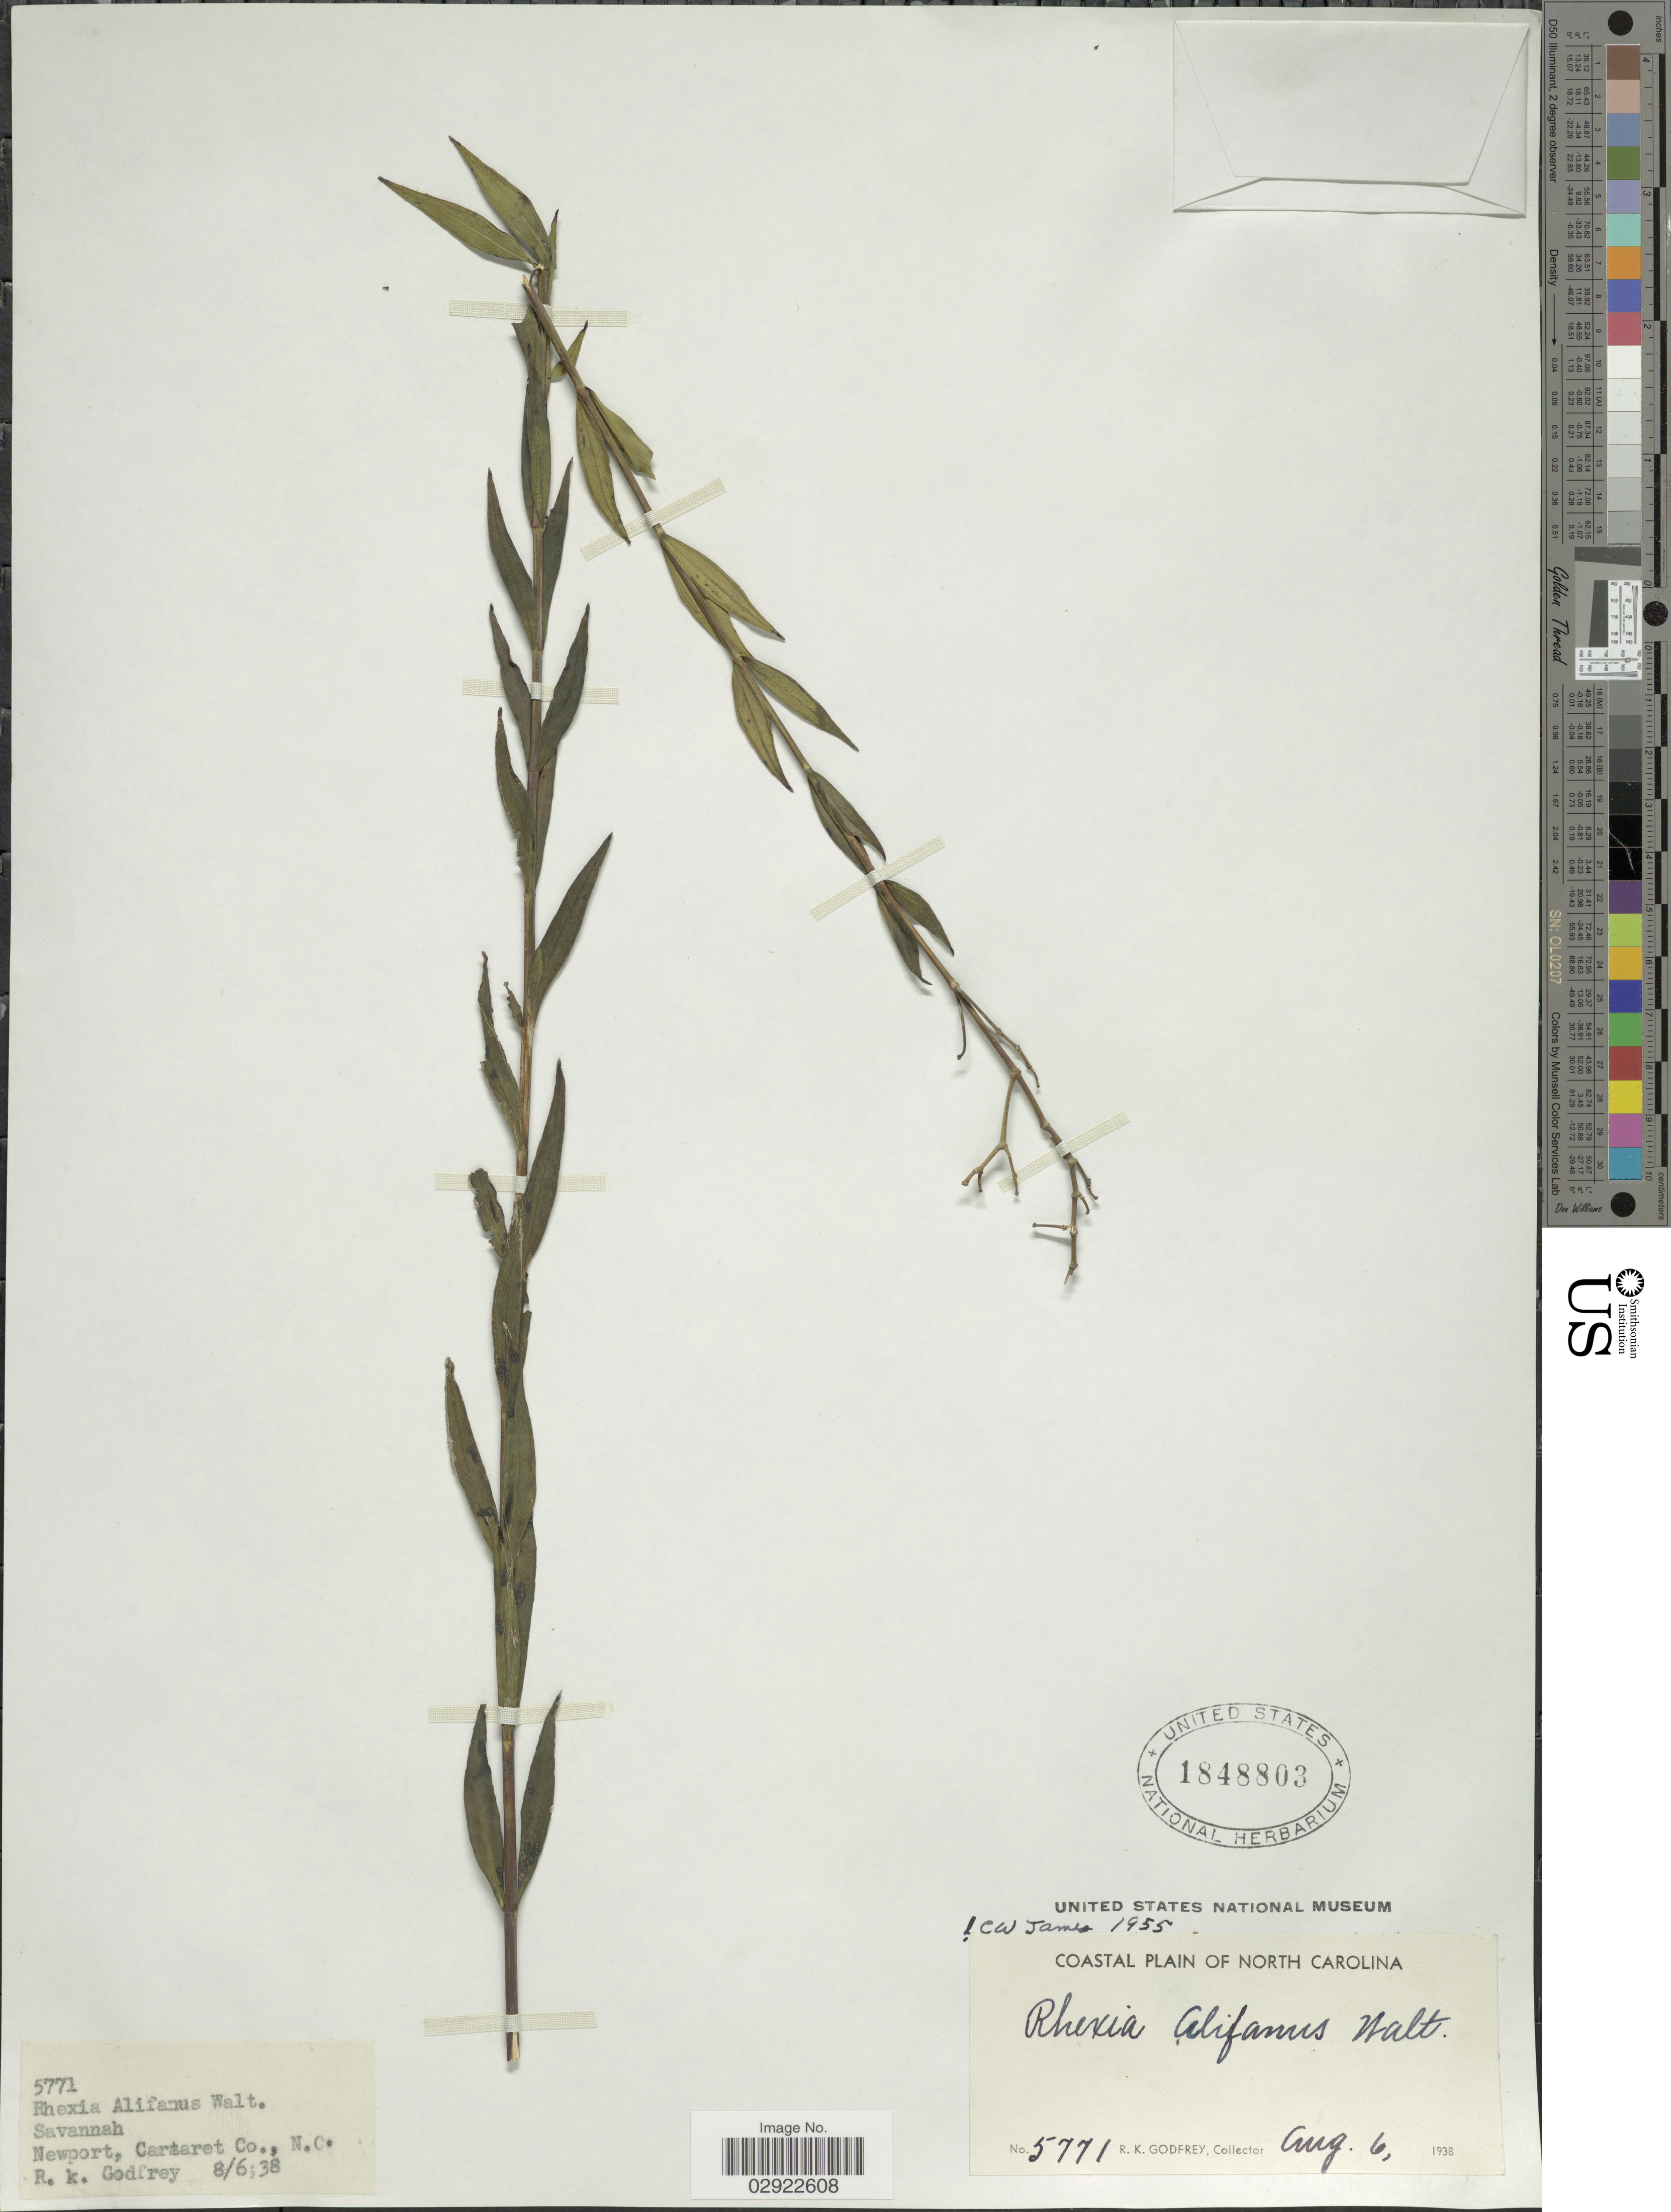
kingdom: Plantae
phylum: Tracheophyta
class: Magnoliopsida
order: Myrtales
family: Melastomataceae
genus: Rhexia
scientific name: Rhexia alifanus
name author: Walter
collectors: R. K. Godfrey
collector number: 5771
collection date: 1938-08-06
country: United States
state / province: North Carolina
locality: Coastal Plain of North Carolina. Newport, Cartaret Co.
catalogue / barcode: US 1848803